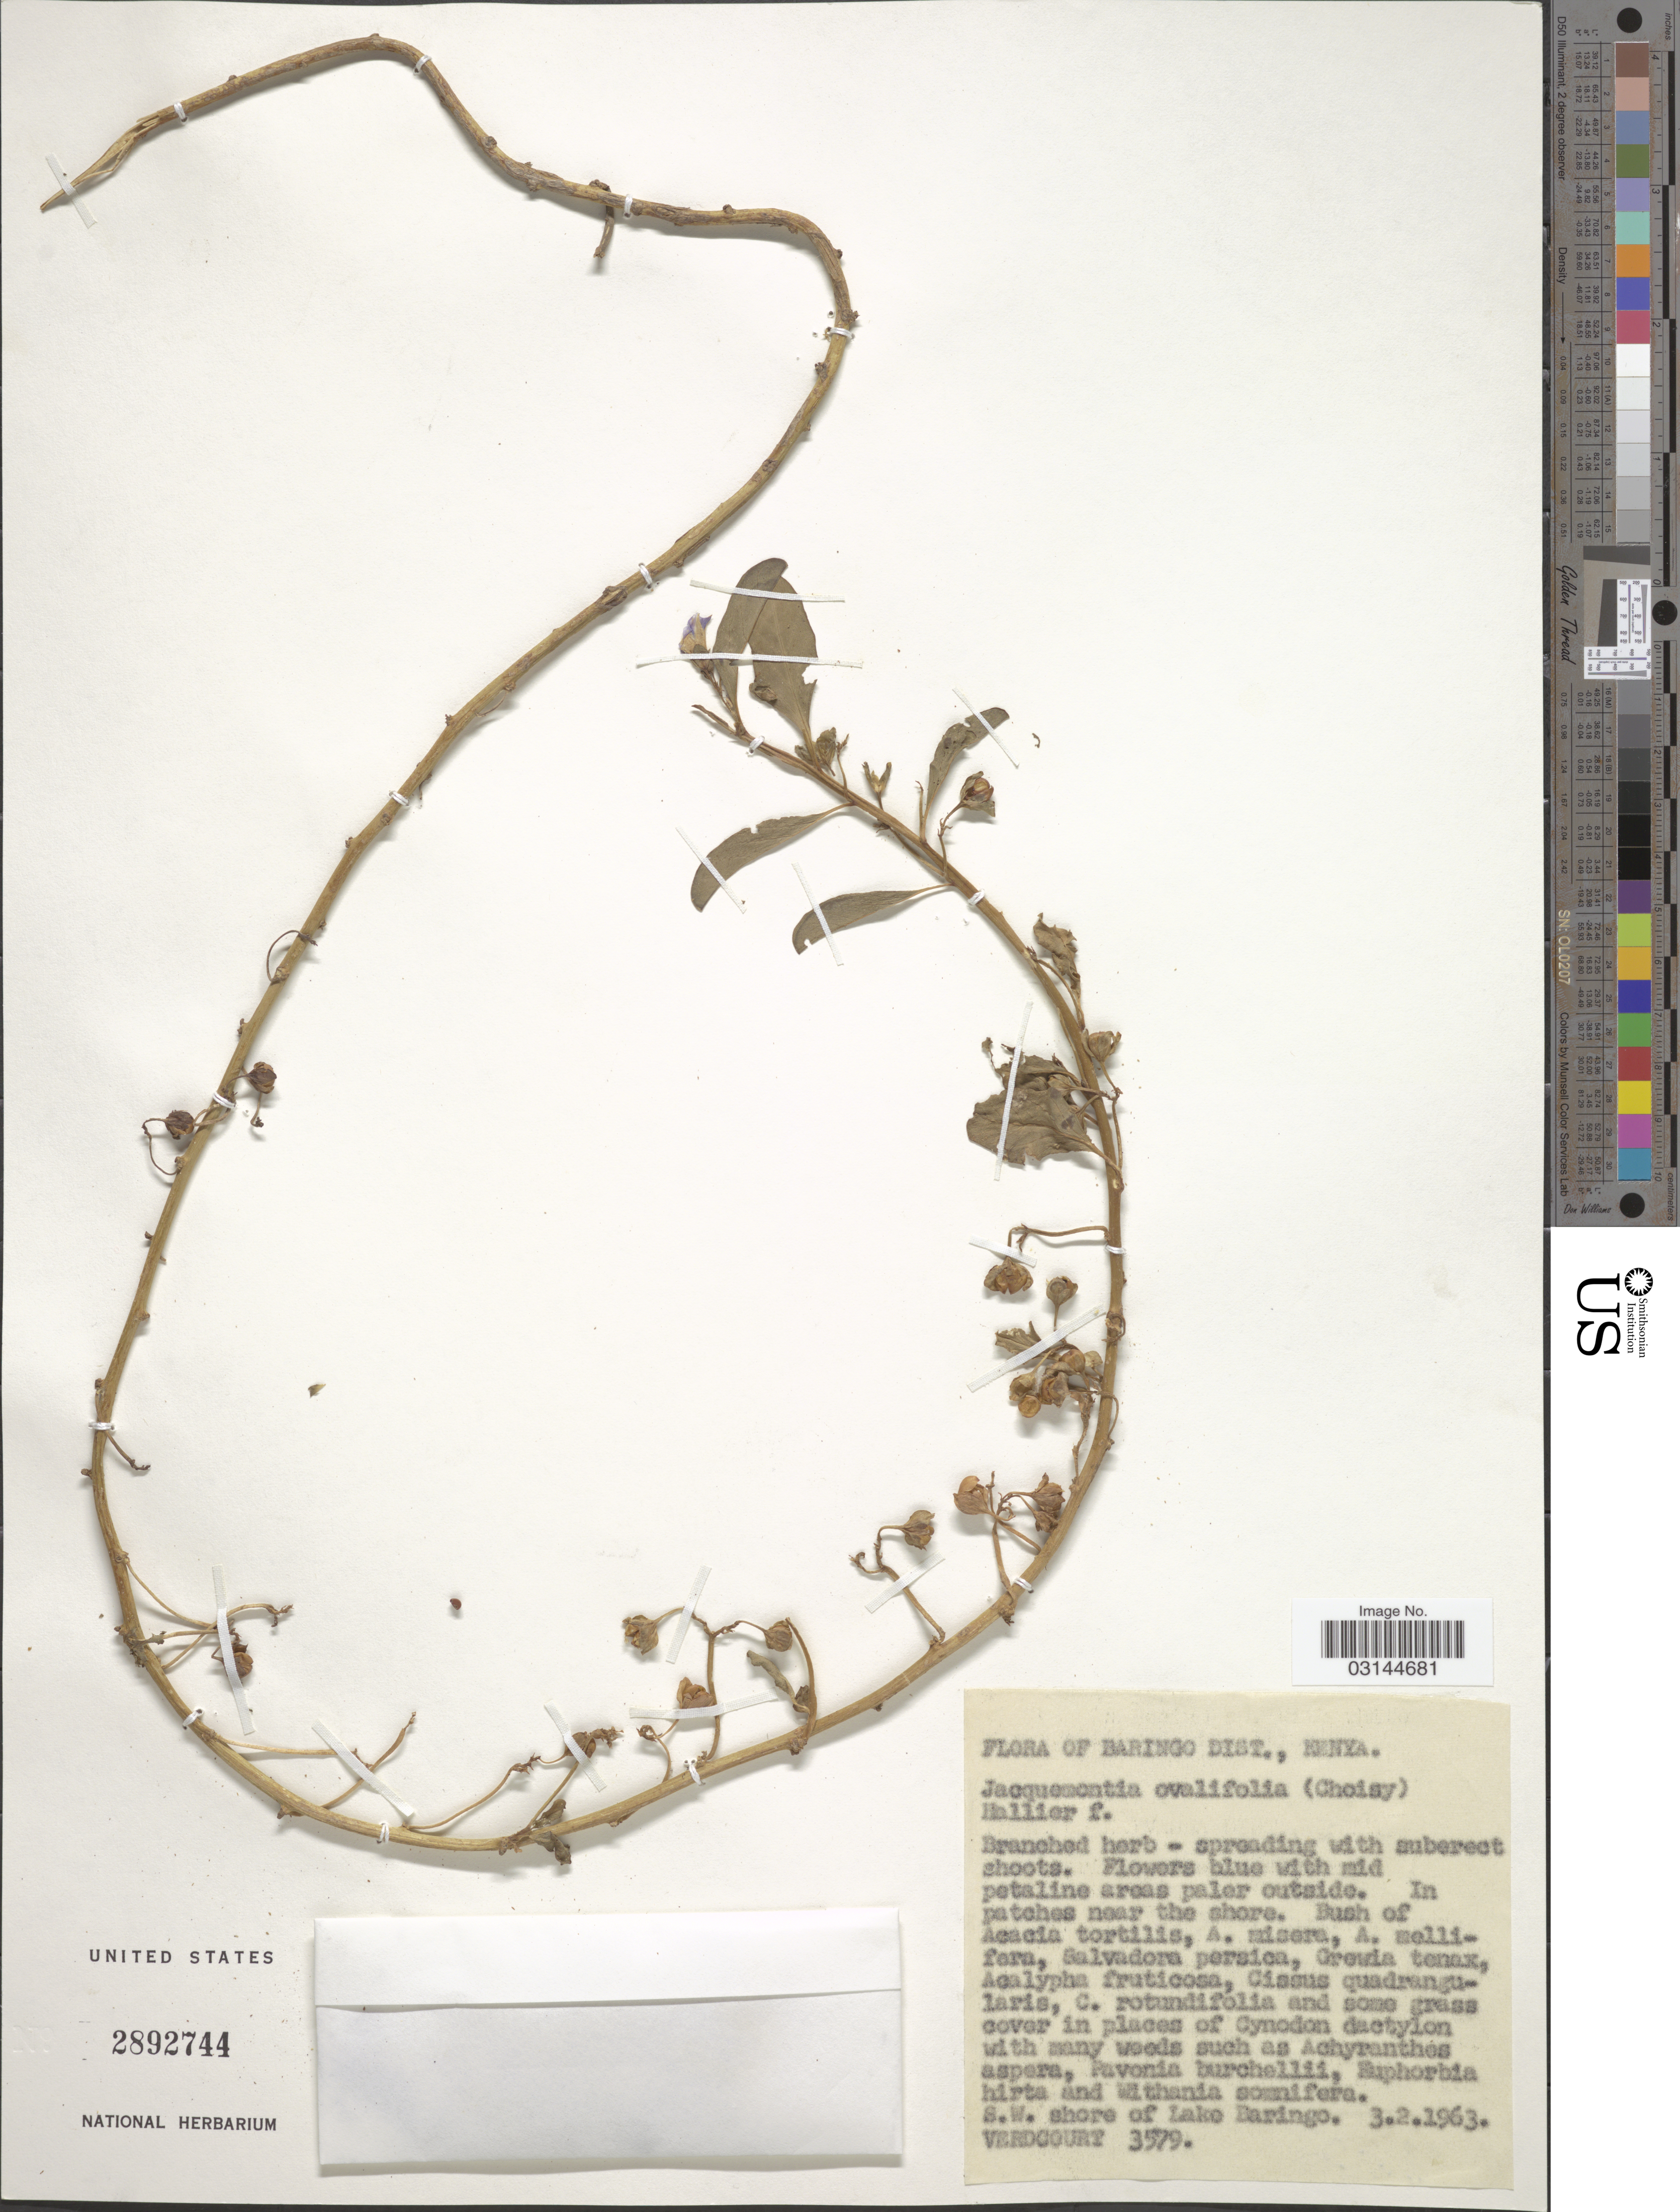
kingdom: Plantae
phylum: Tracheophyta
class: Magnoliopsida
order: Solanales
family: Convolvulaceae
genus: Jacquemontia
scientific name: Jacquemontia ovalifolia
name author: (Vahl) Hallier f.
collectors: -. Verdcourt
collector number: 3579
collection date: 1963-02-03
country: Kenya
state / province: Baringo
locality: Baringo Dist. S. W. shore of Lake Baringo.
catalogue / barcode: US 2892744